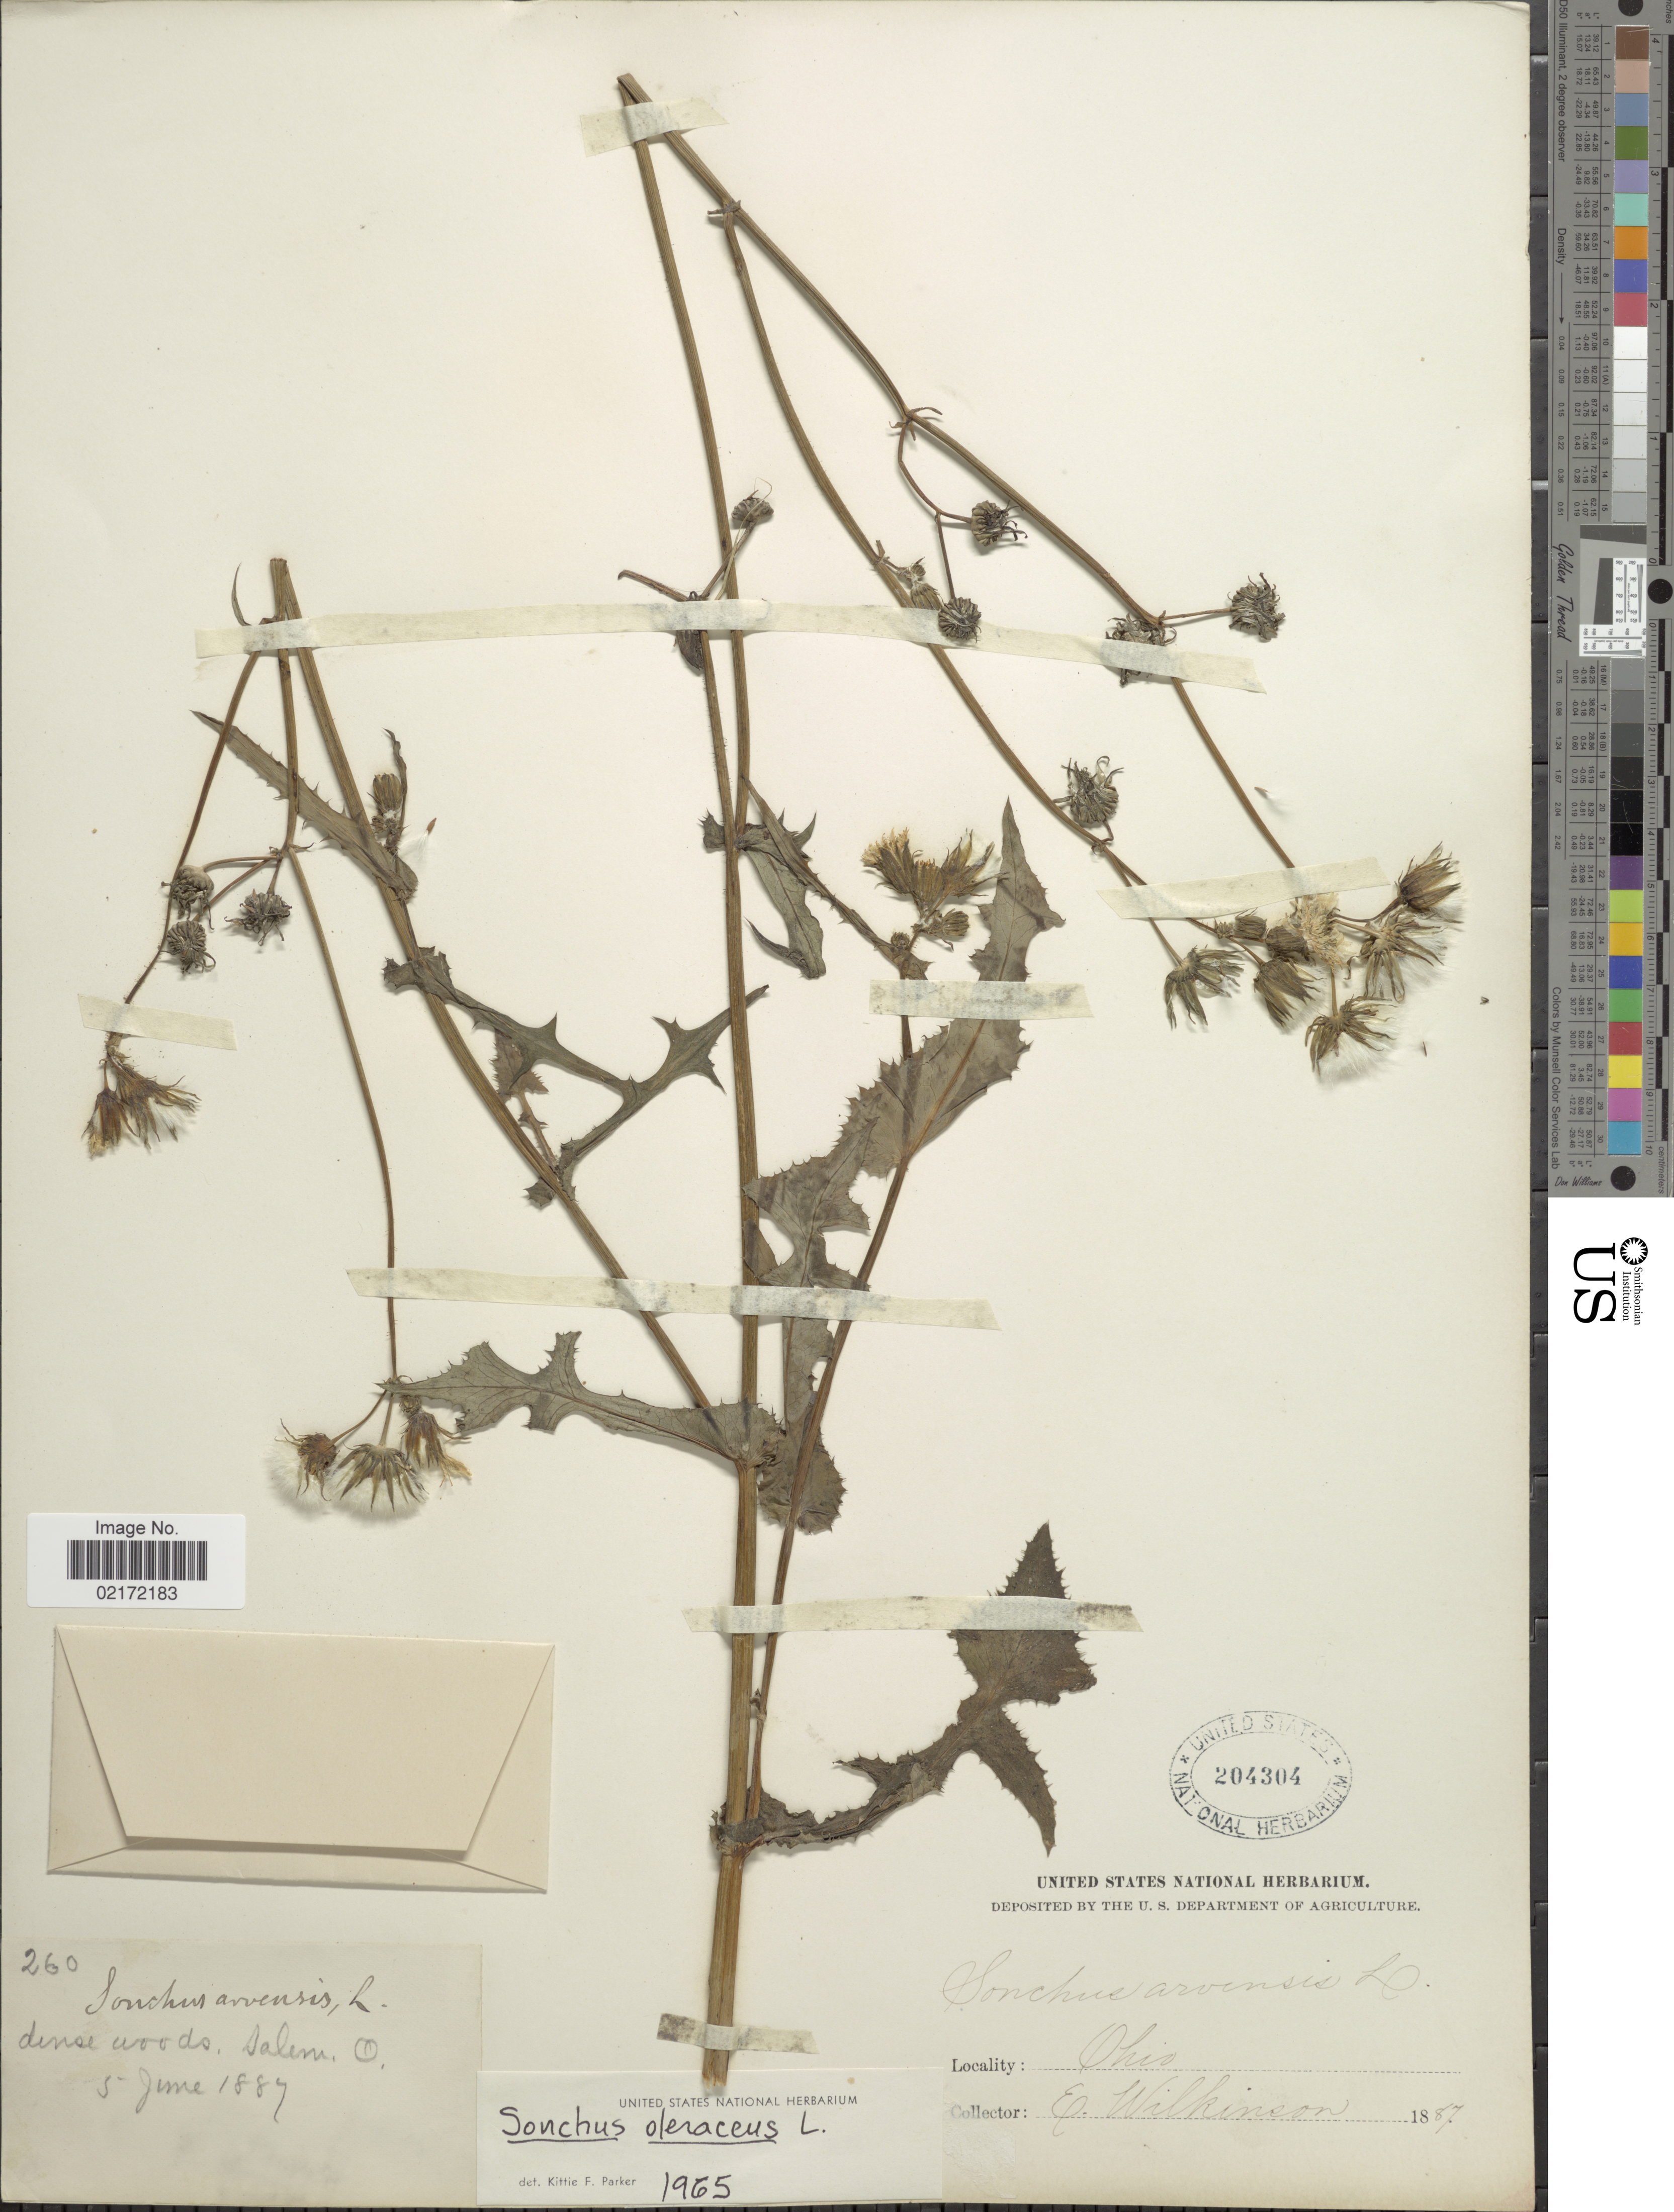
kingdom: Plantae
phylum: Tracheophyta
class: Magnoliopsida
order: Asterales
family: Asteraceae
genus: Sonchus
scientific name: Sonchus oleraceus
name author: L.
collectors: E. Wilkinson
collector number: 260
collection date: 1887-06-05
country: United States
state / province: Ohio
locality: Dense woods, Salem, O.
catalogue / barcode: US 204304